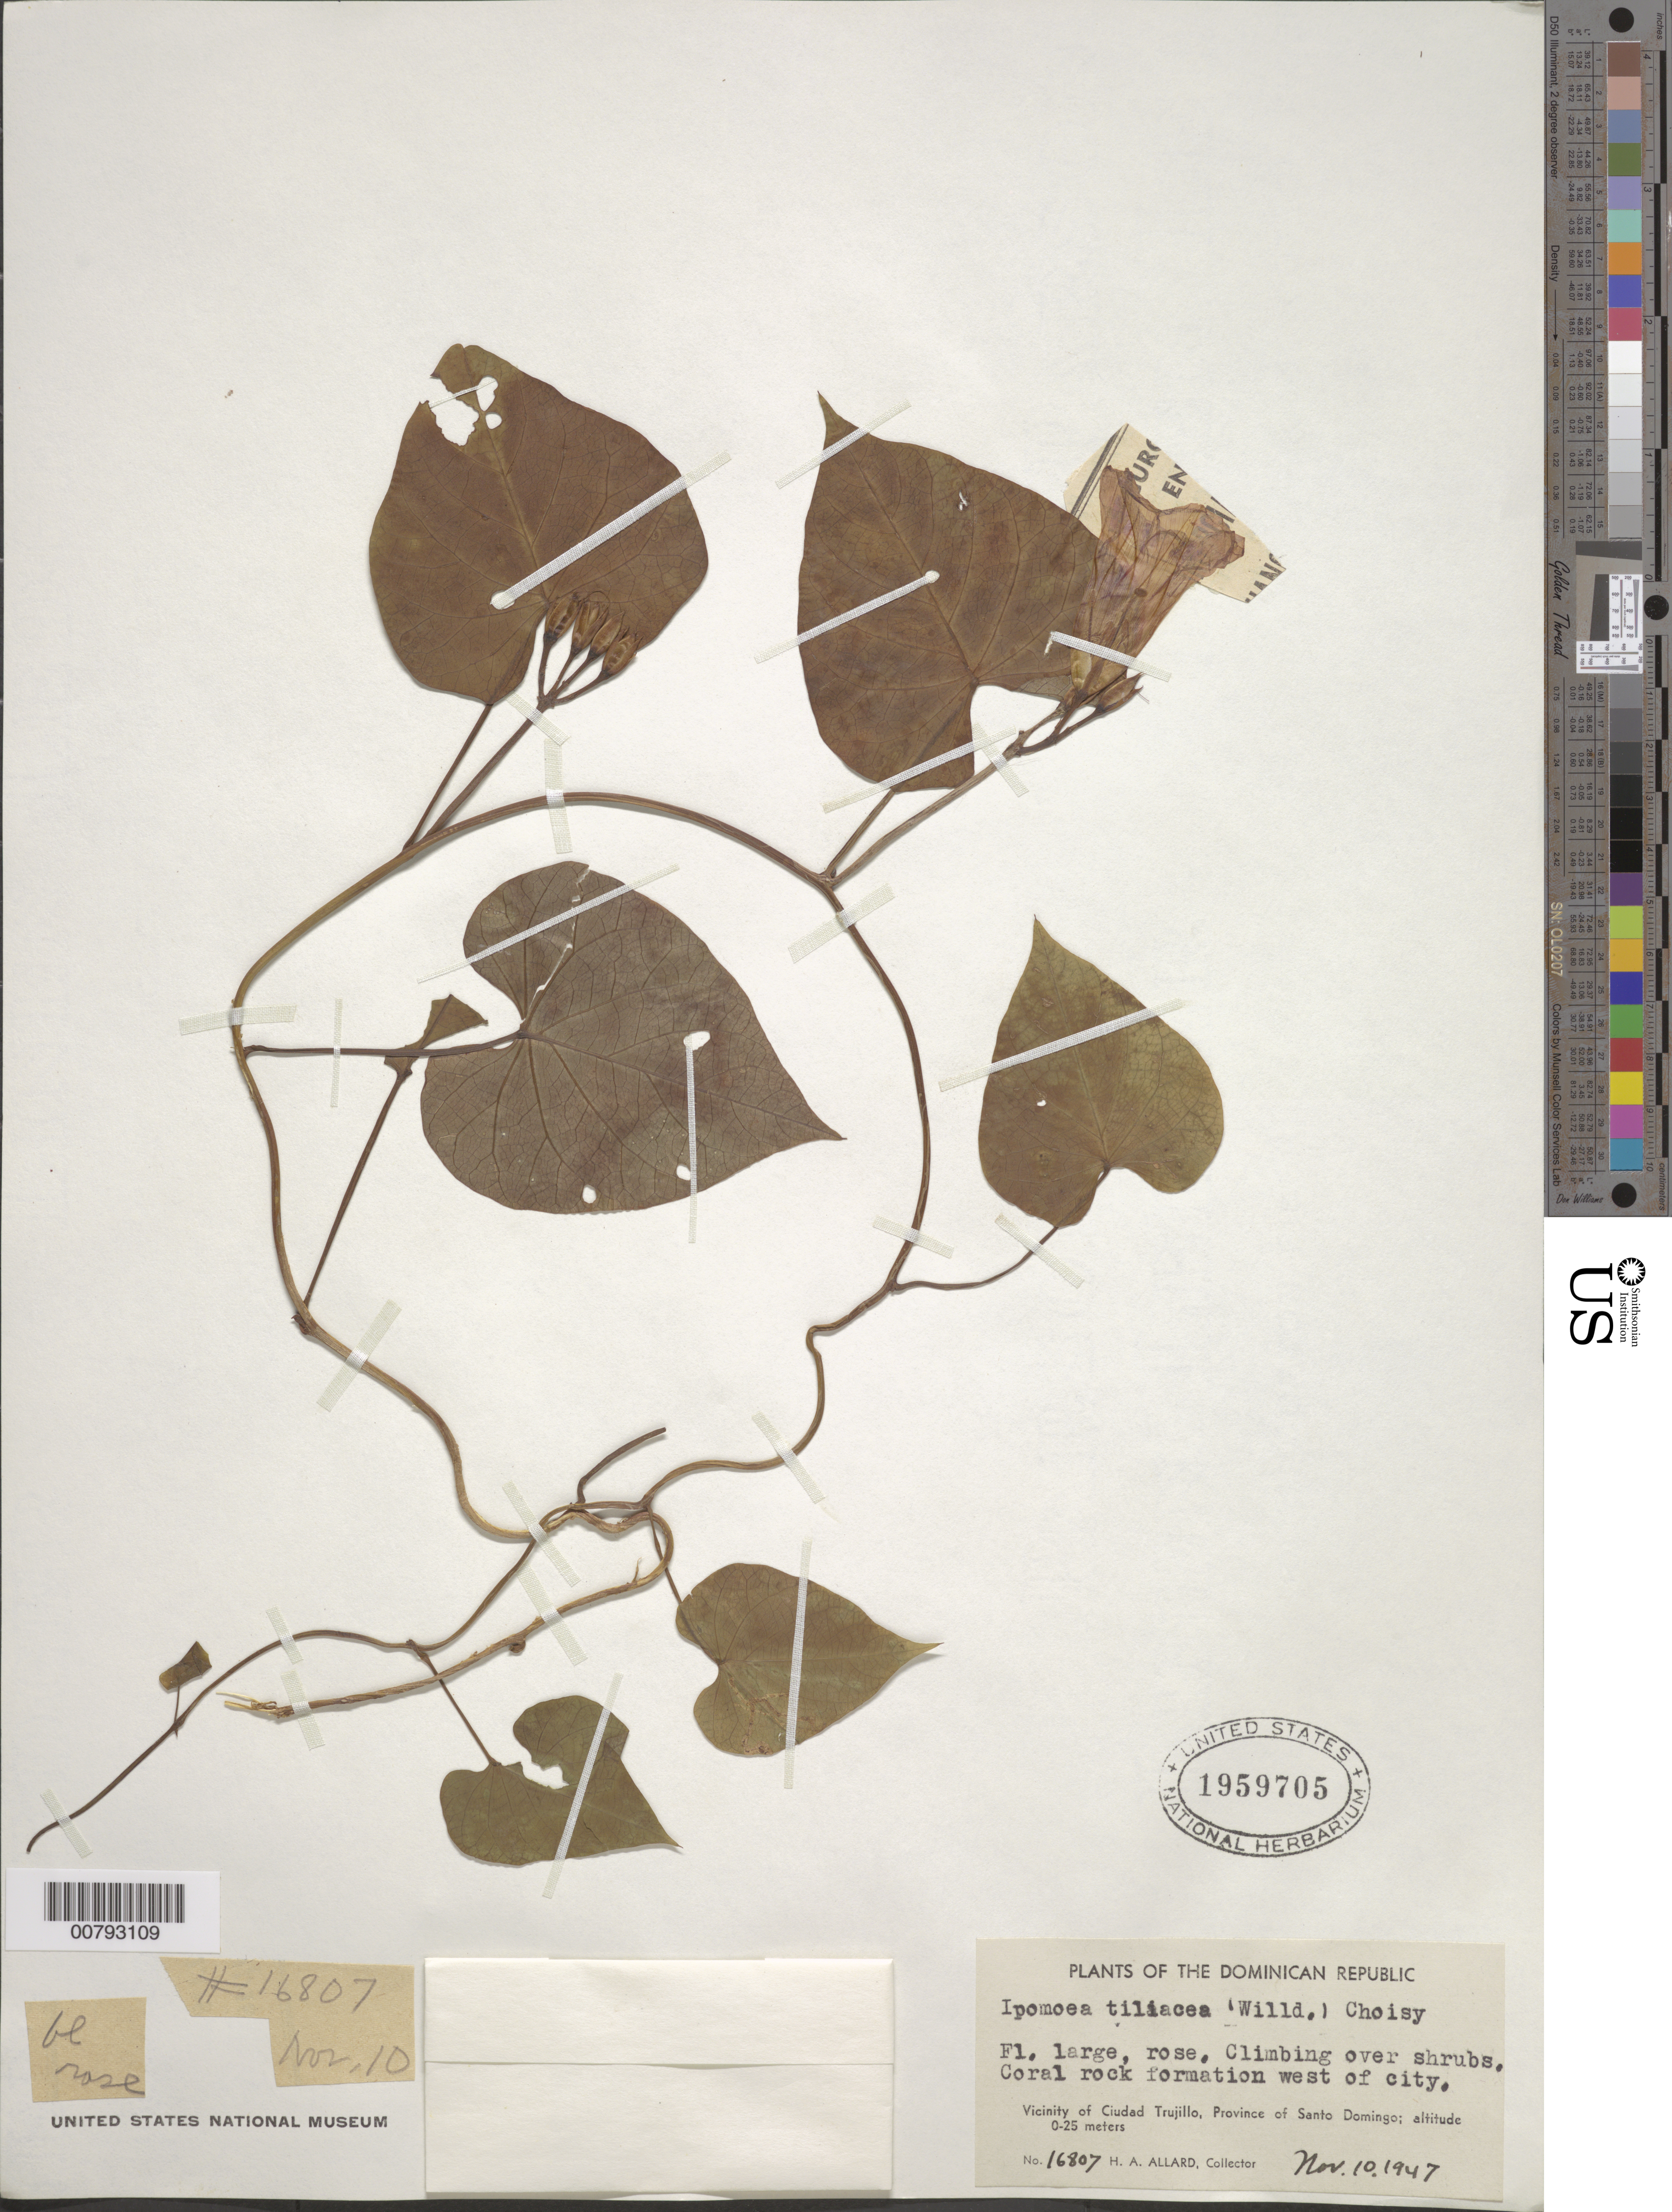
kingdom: Plantae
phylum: Tracheophyta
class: Magnoliopsida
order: Solanales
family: Convolvulaceae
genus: Ipomoea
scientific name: Ipomoea tiliacea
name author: (Willd.) Choisy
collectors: H. A. Allard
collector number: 16807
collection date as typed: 10 Nov 1947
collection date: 1947-11-10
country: Dominican Republic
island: Hispaniola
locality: Province of Santo Domingo, vicinity of Ciudad Trujillo, west of city.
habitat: Coral rock formation.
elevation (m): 0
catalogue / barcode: US 1959705